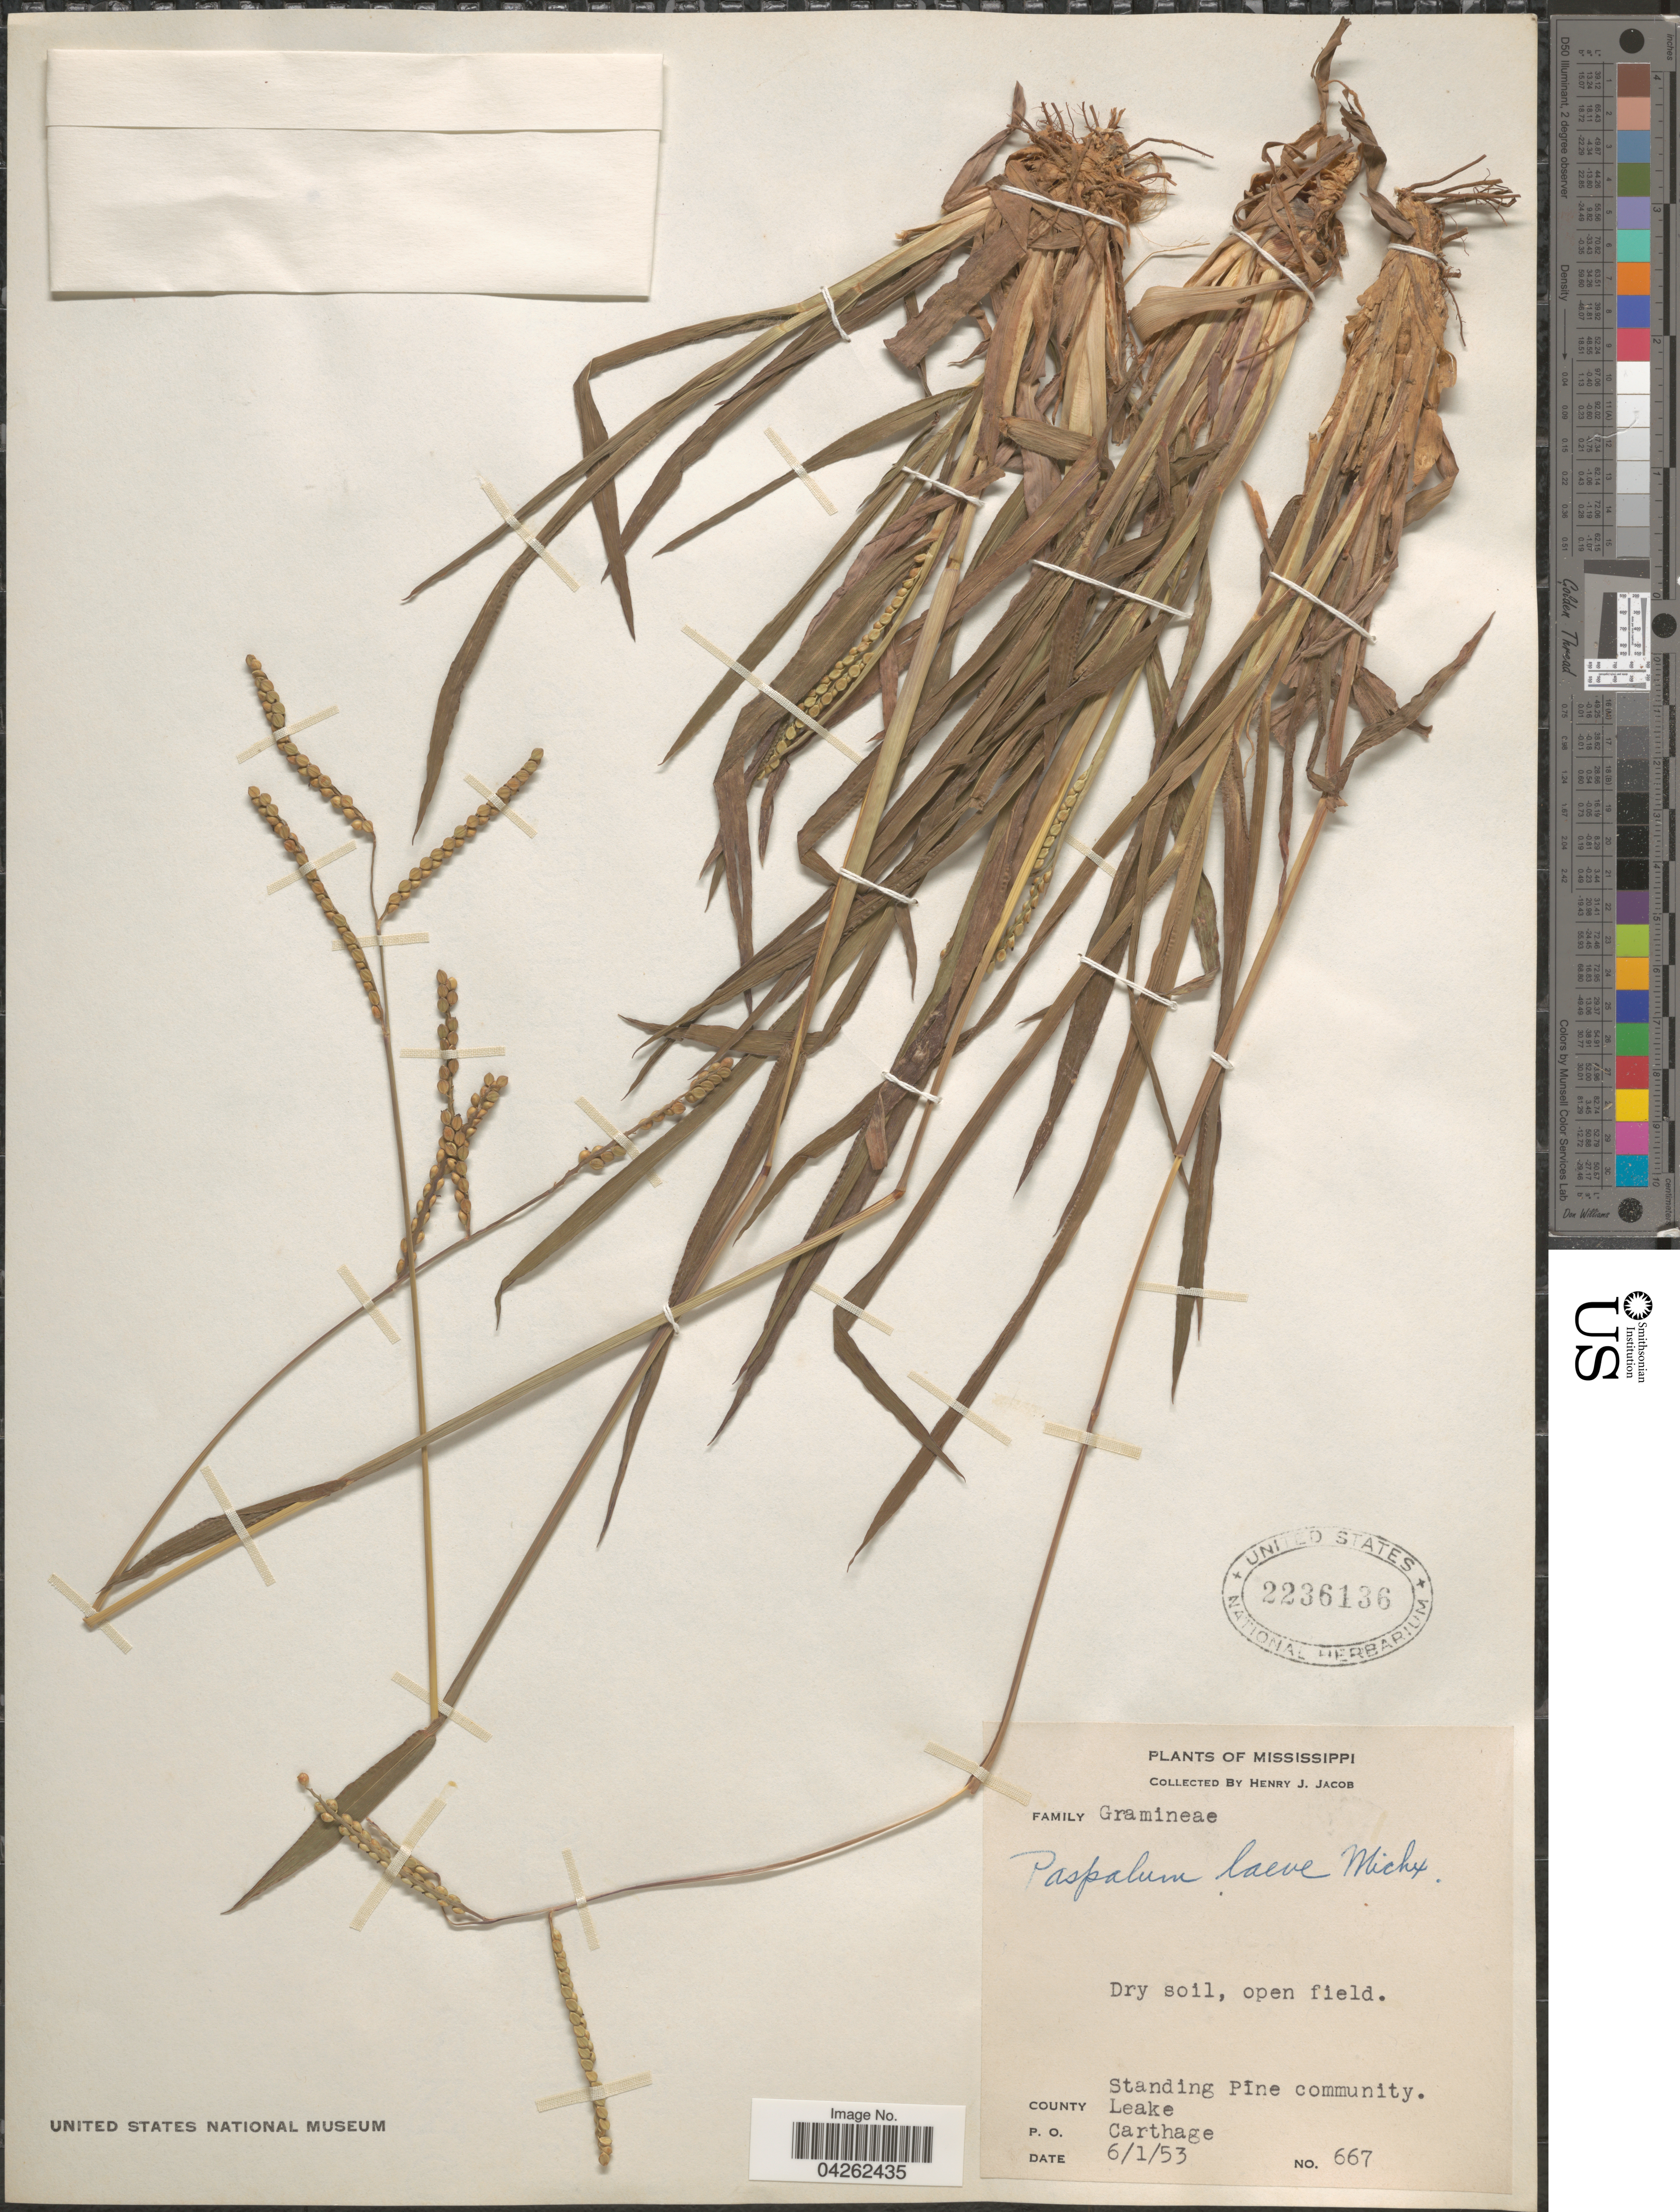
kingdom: Plantae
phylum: Tracheophyta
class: Liliopsida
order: Poales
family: Poaceae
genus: Paspalum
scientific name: Paspalum laeve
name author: Michx.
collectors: H. Jacob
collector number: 667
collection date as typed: Transcribed d/m/y: 1/6/53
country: United States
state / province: Mississippi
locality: Dry soil, open field. Standing Pine community. County Leake. P. O. Carthage.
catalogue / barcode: US 2236136